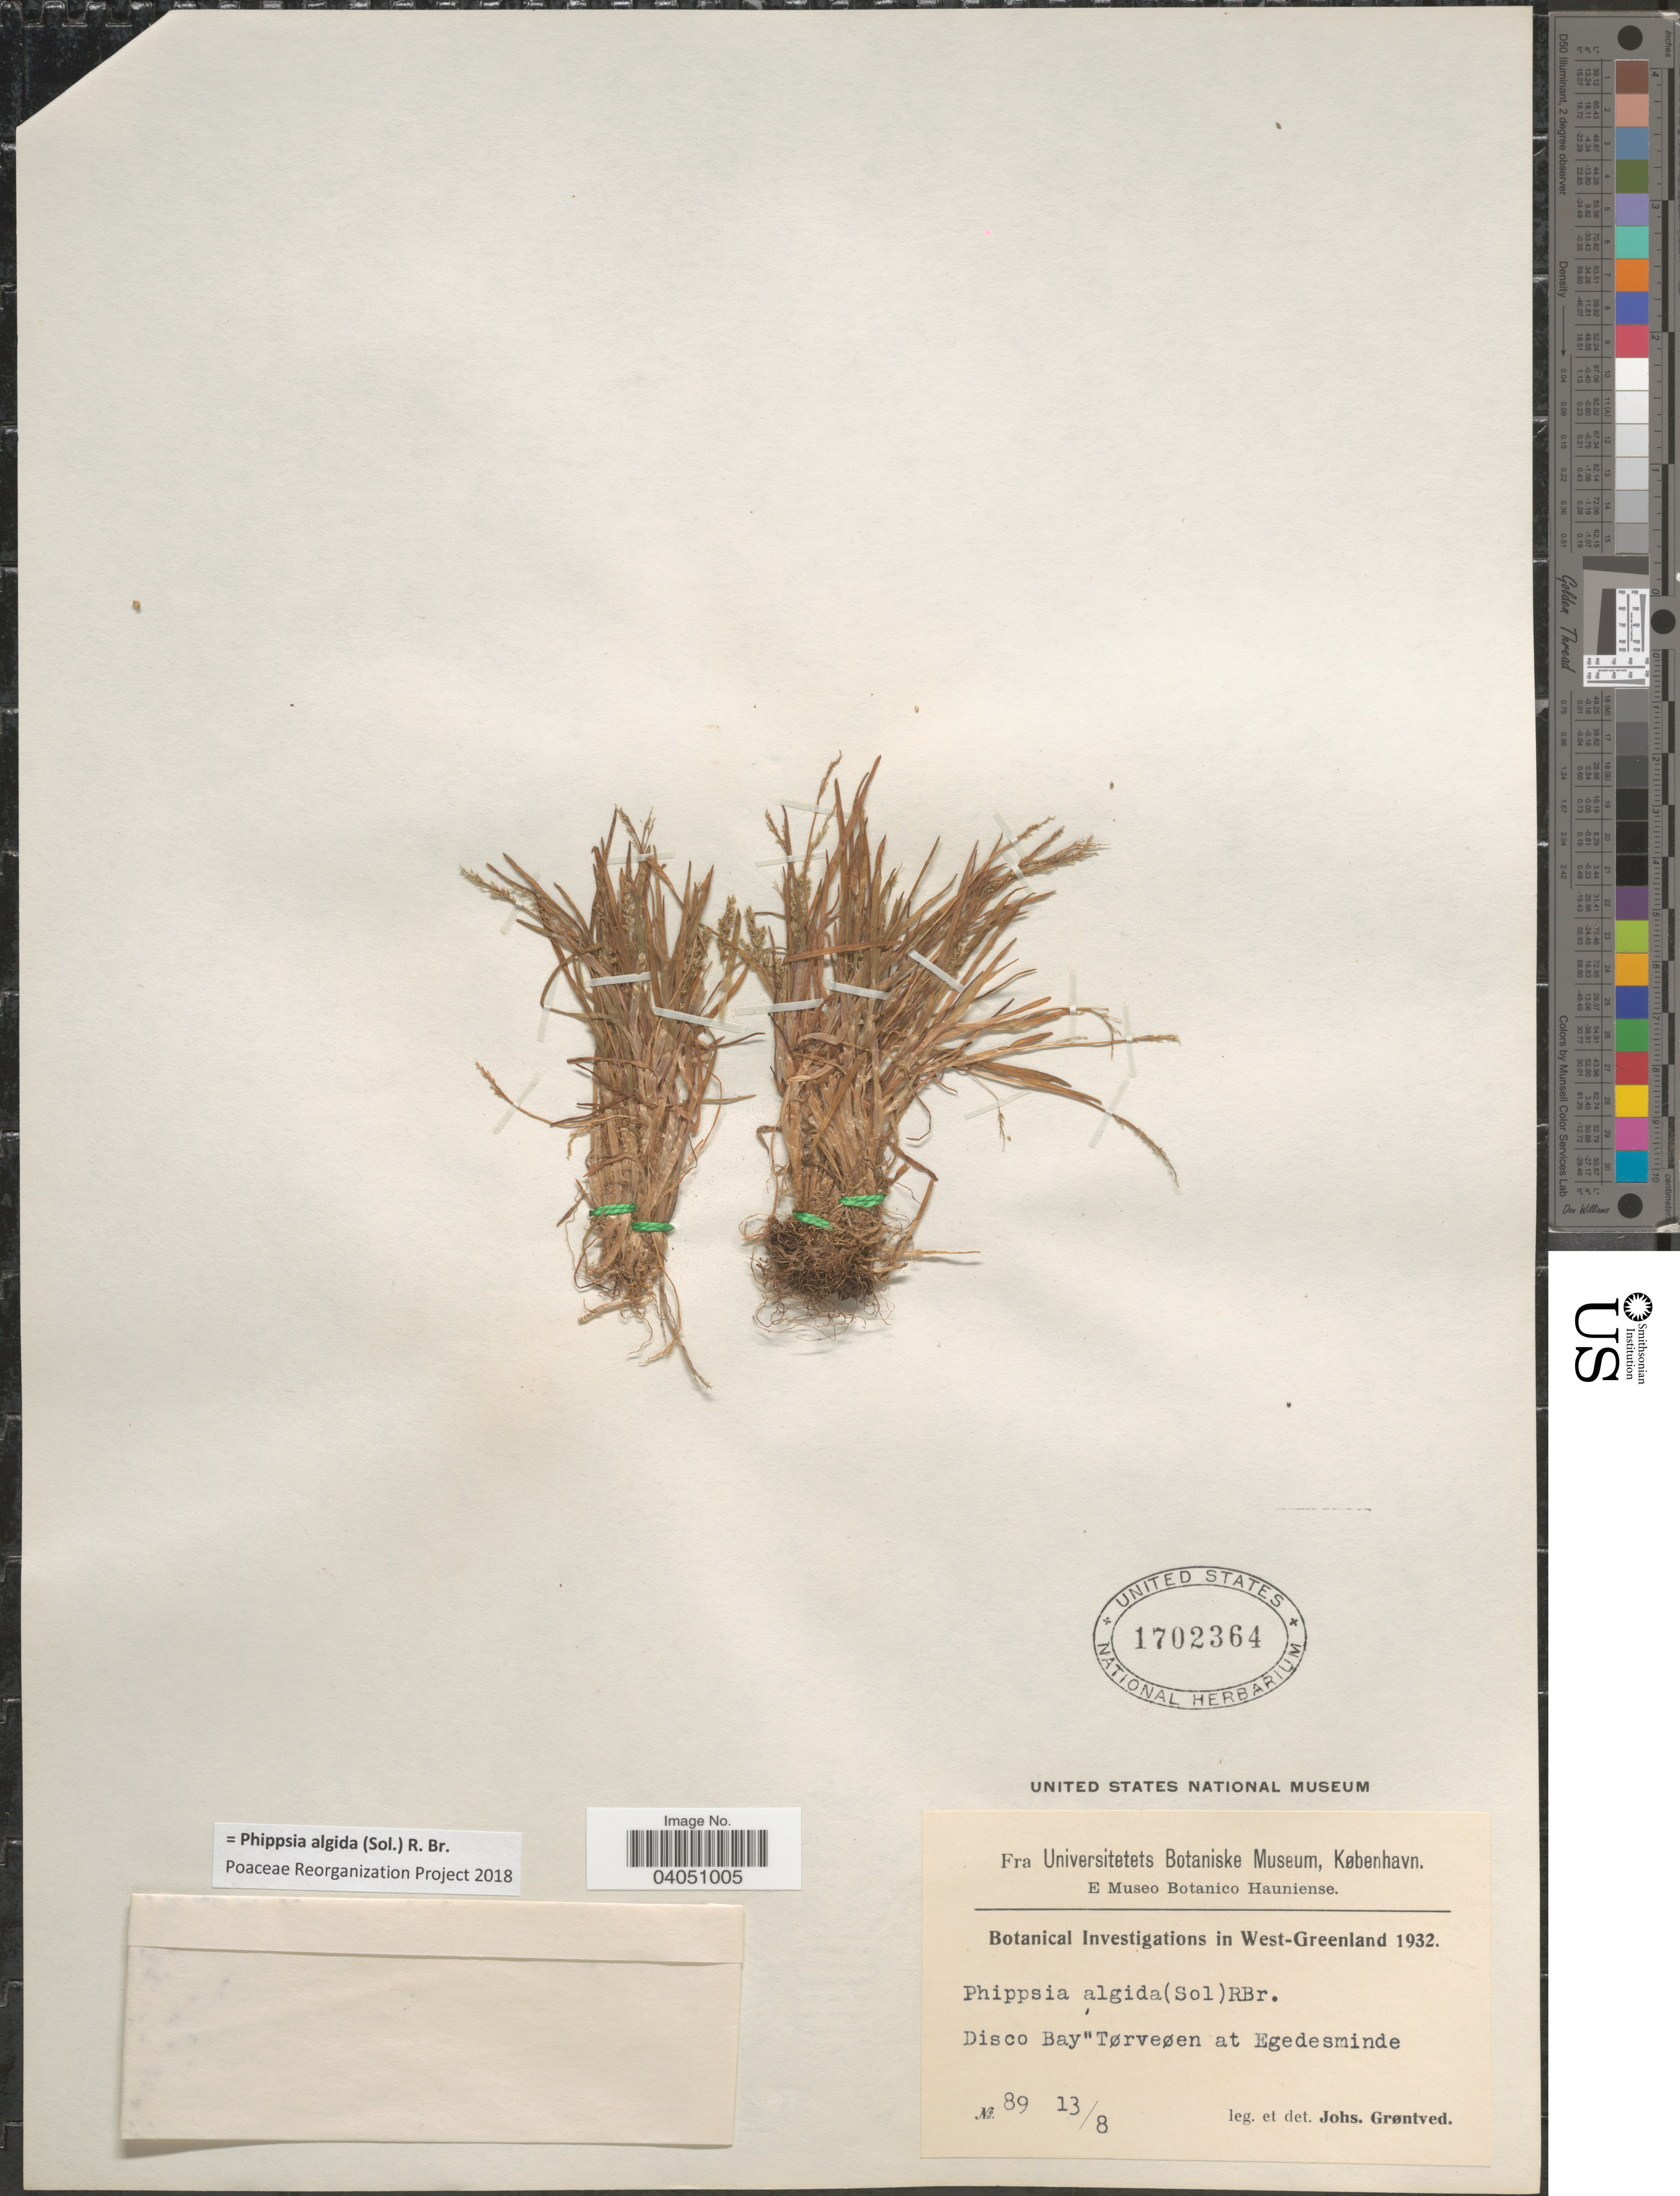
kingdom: Plantae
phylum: Tracheophyta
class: Liliopsida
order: Poales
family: Poaceae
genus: Phippsia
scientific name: Phippsia algida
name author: (Sol.) R. Br.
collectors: J. Grøntved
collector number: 89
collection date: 1932-08-13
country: Greenland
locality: West-Greenland. Disco Bay Tørveøen at Egedesminde.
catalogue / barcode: US 1702364